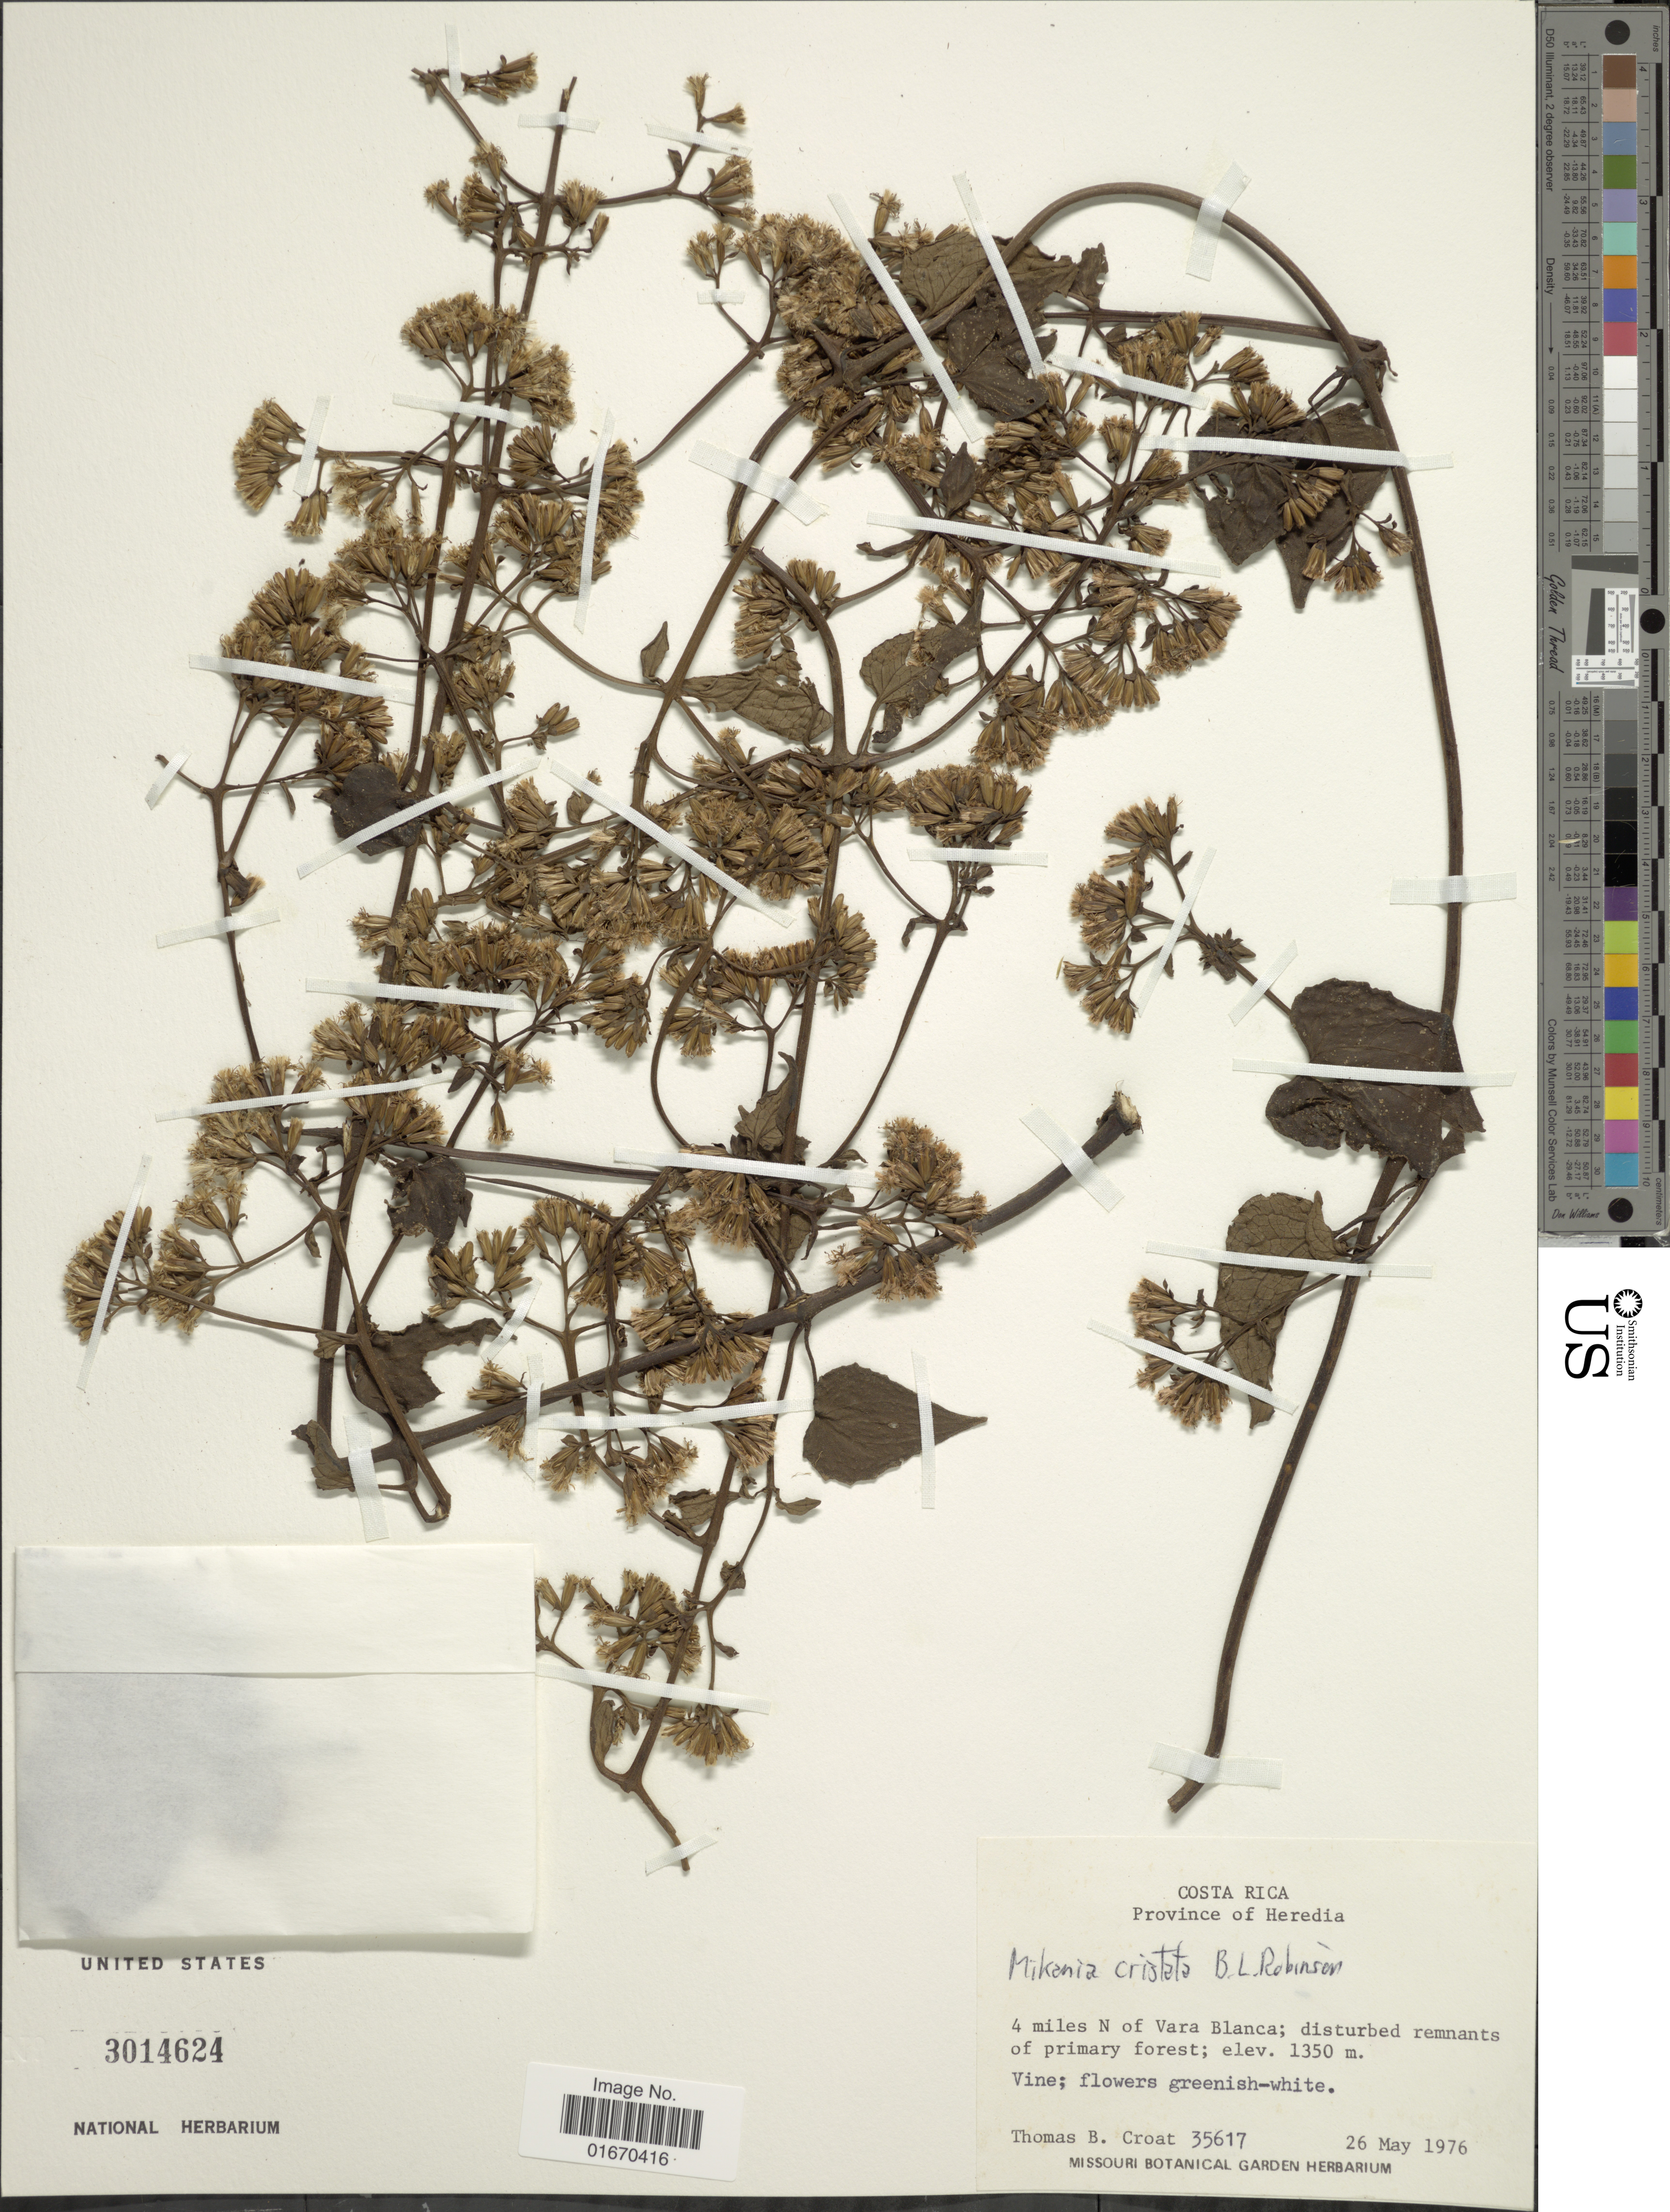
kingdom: Plantae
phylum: Tracheophyta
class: Magnoliopsida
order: Asterales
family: Asteraceae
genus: Mikania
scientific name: Mikania cristata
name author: B.L. Rob.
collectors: T. B. Croat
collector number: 35617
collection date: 1976-05-26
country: Costa Rica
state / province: Heredia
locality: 4 miles N of Vara Blanca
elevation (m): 1350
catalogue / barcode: US 3014624